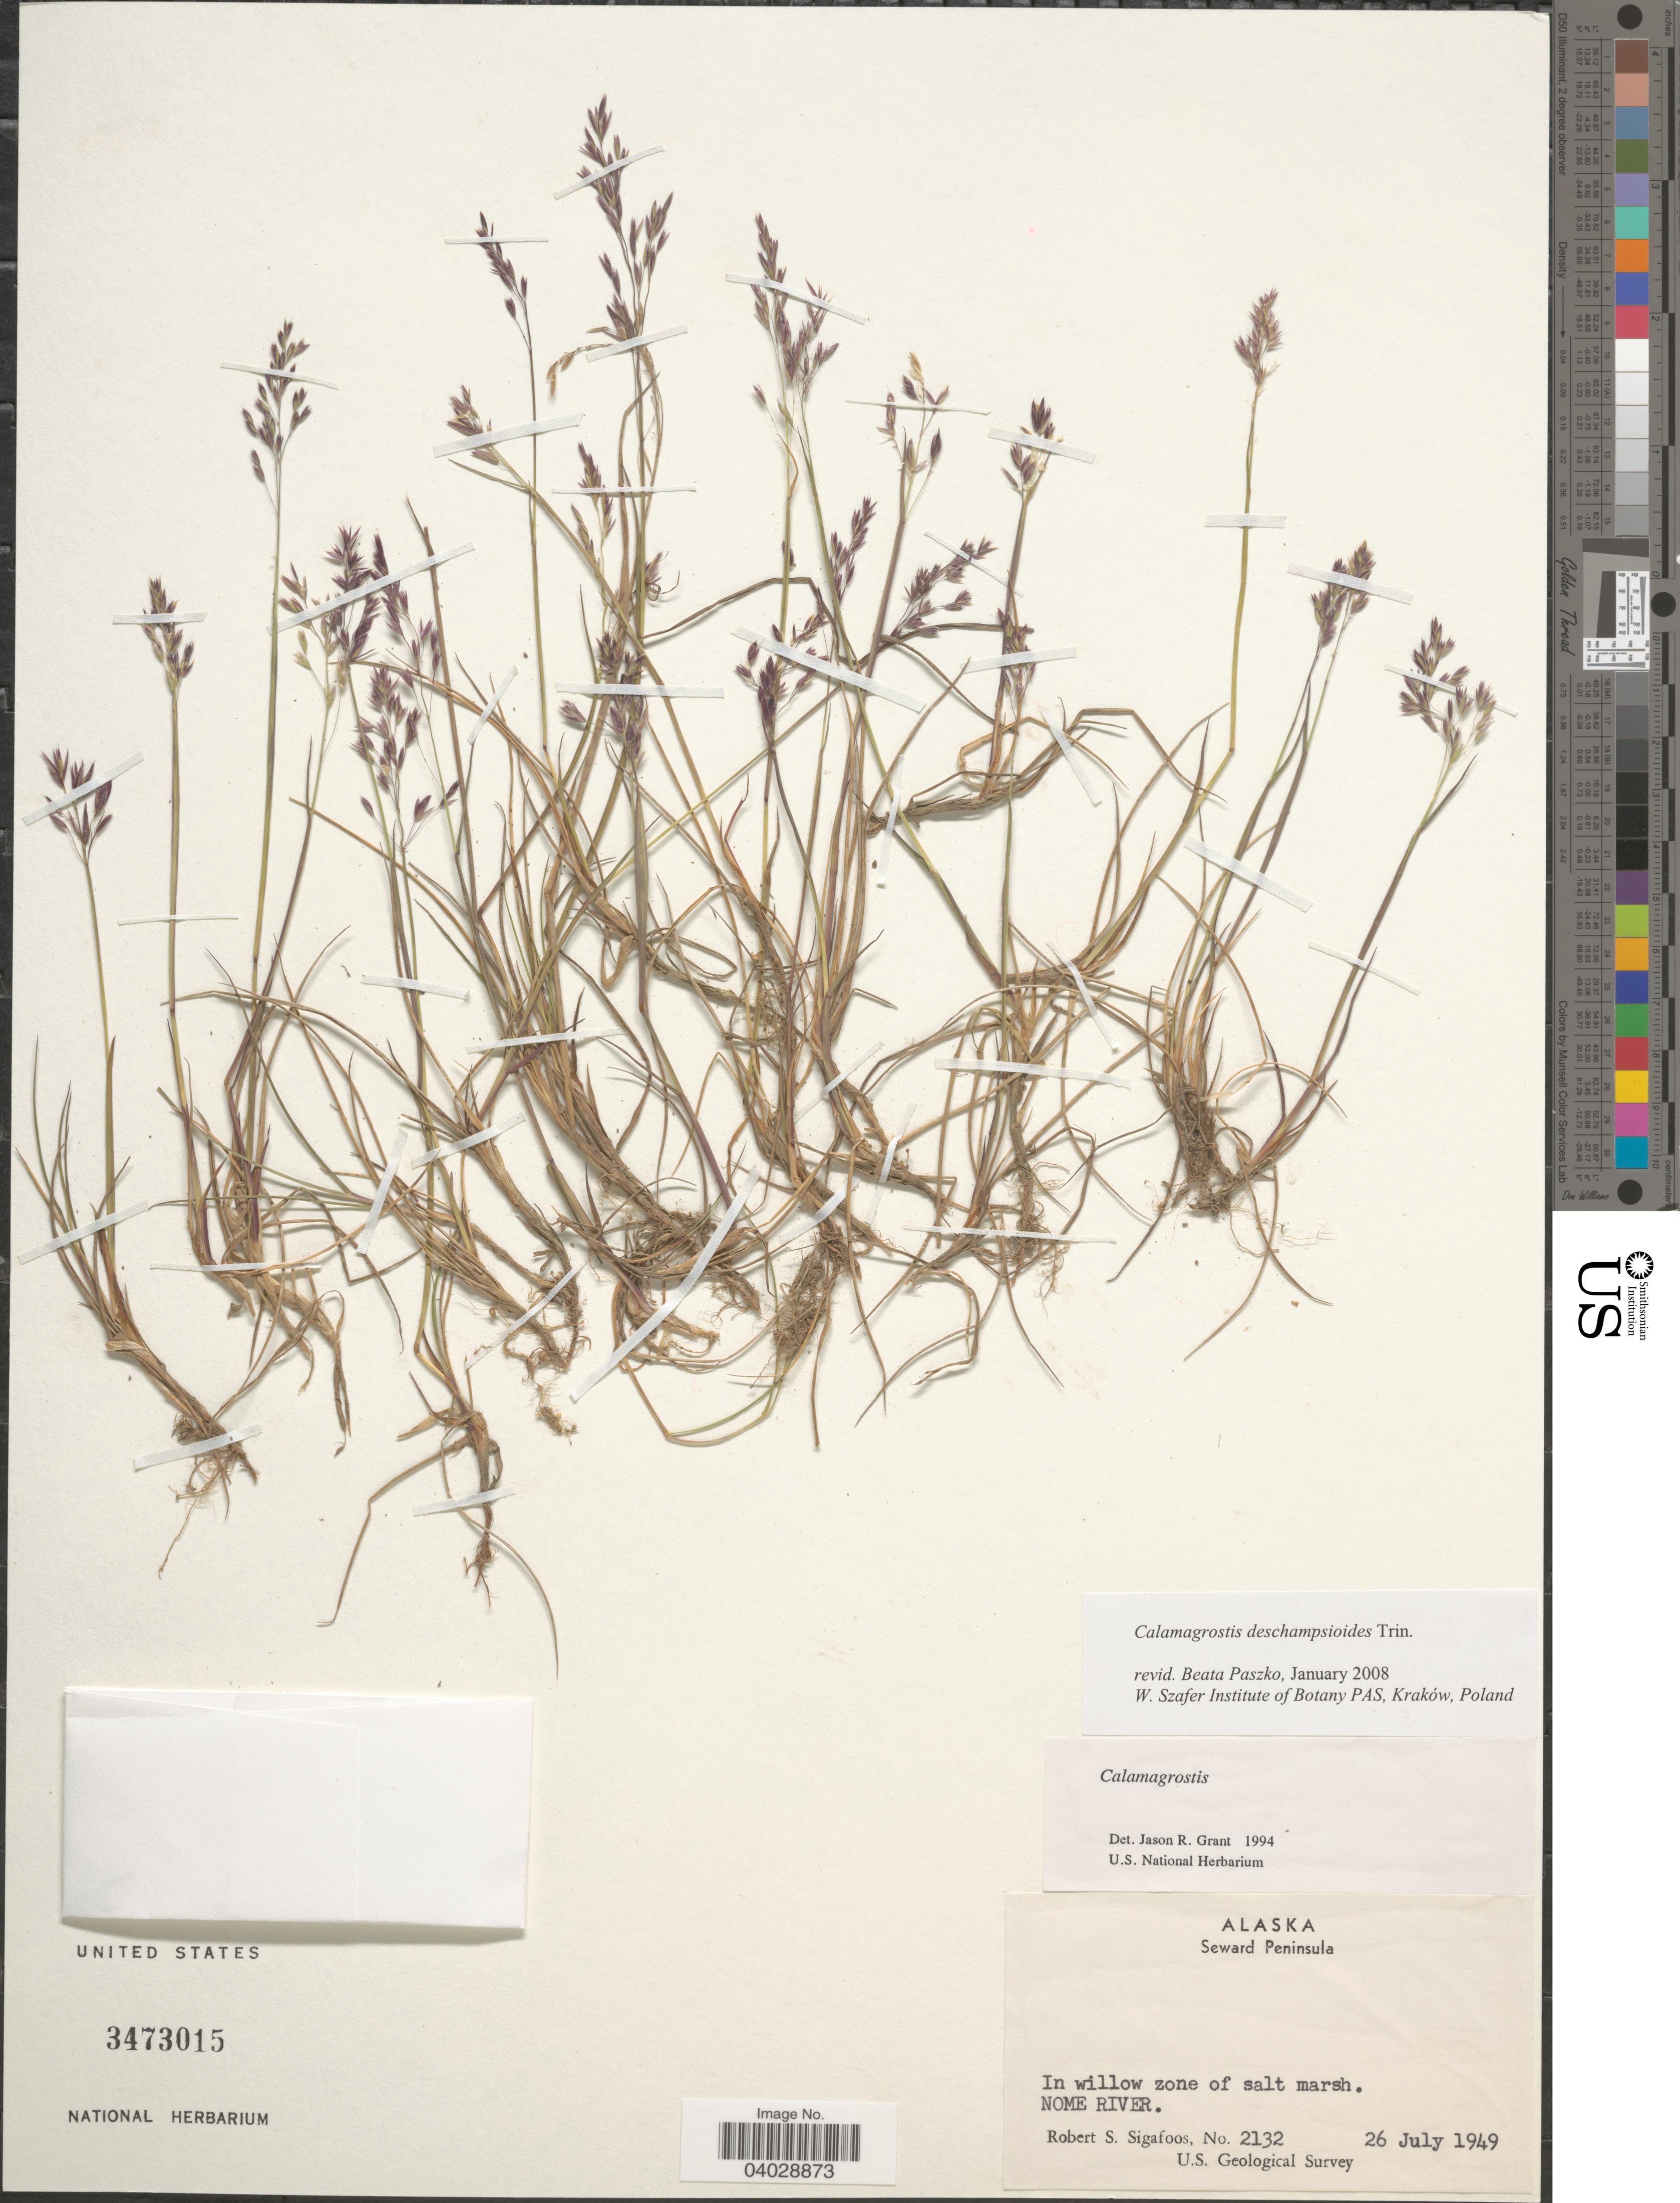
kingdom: Plantae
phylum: Tracheophyta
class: Liliopsida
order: Poales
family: Poaceae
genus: Calamagrostis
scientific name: Calamagrostis deschampsioides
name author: Trin.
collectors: R. Sigafoos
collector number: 2132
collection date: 1949-07-26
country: United States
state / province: Alaska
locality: Seward Peninsula. Nome River.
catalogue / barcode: US 3473015